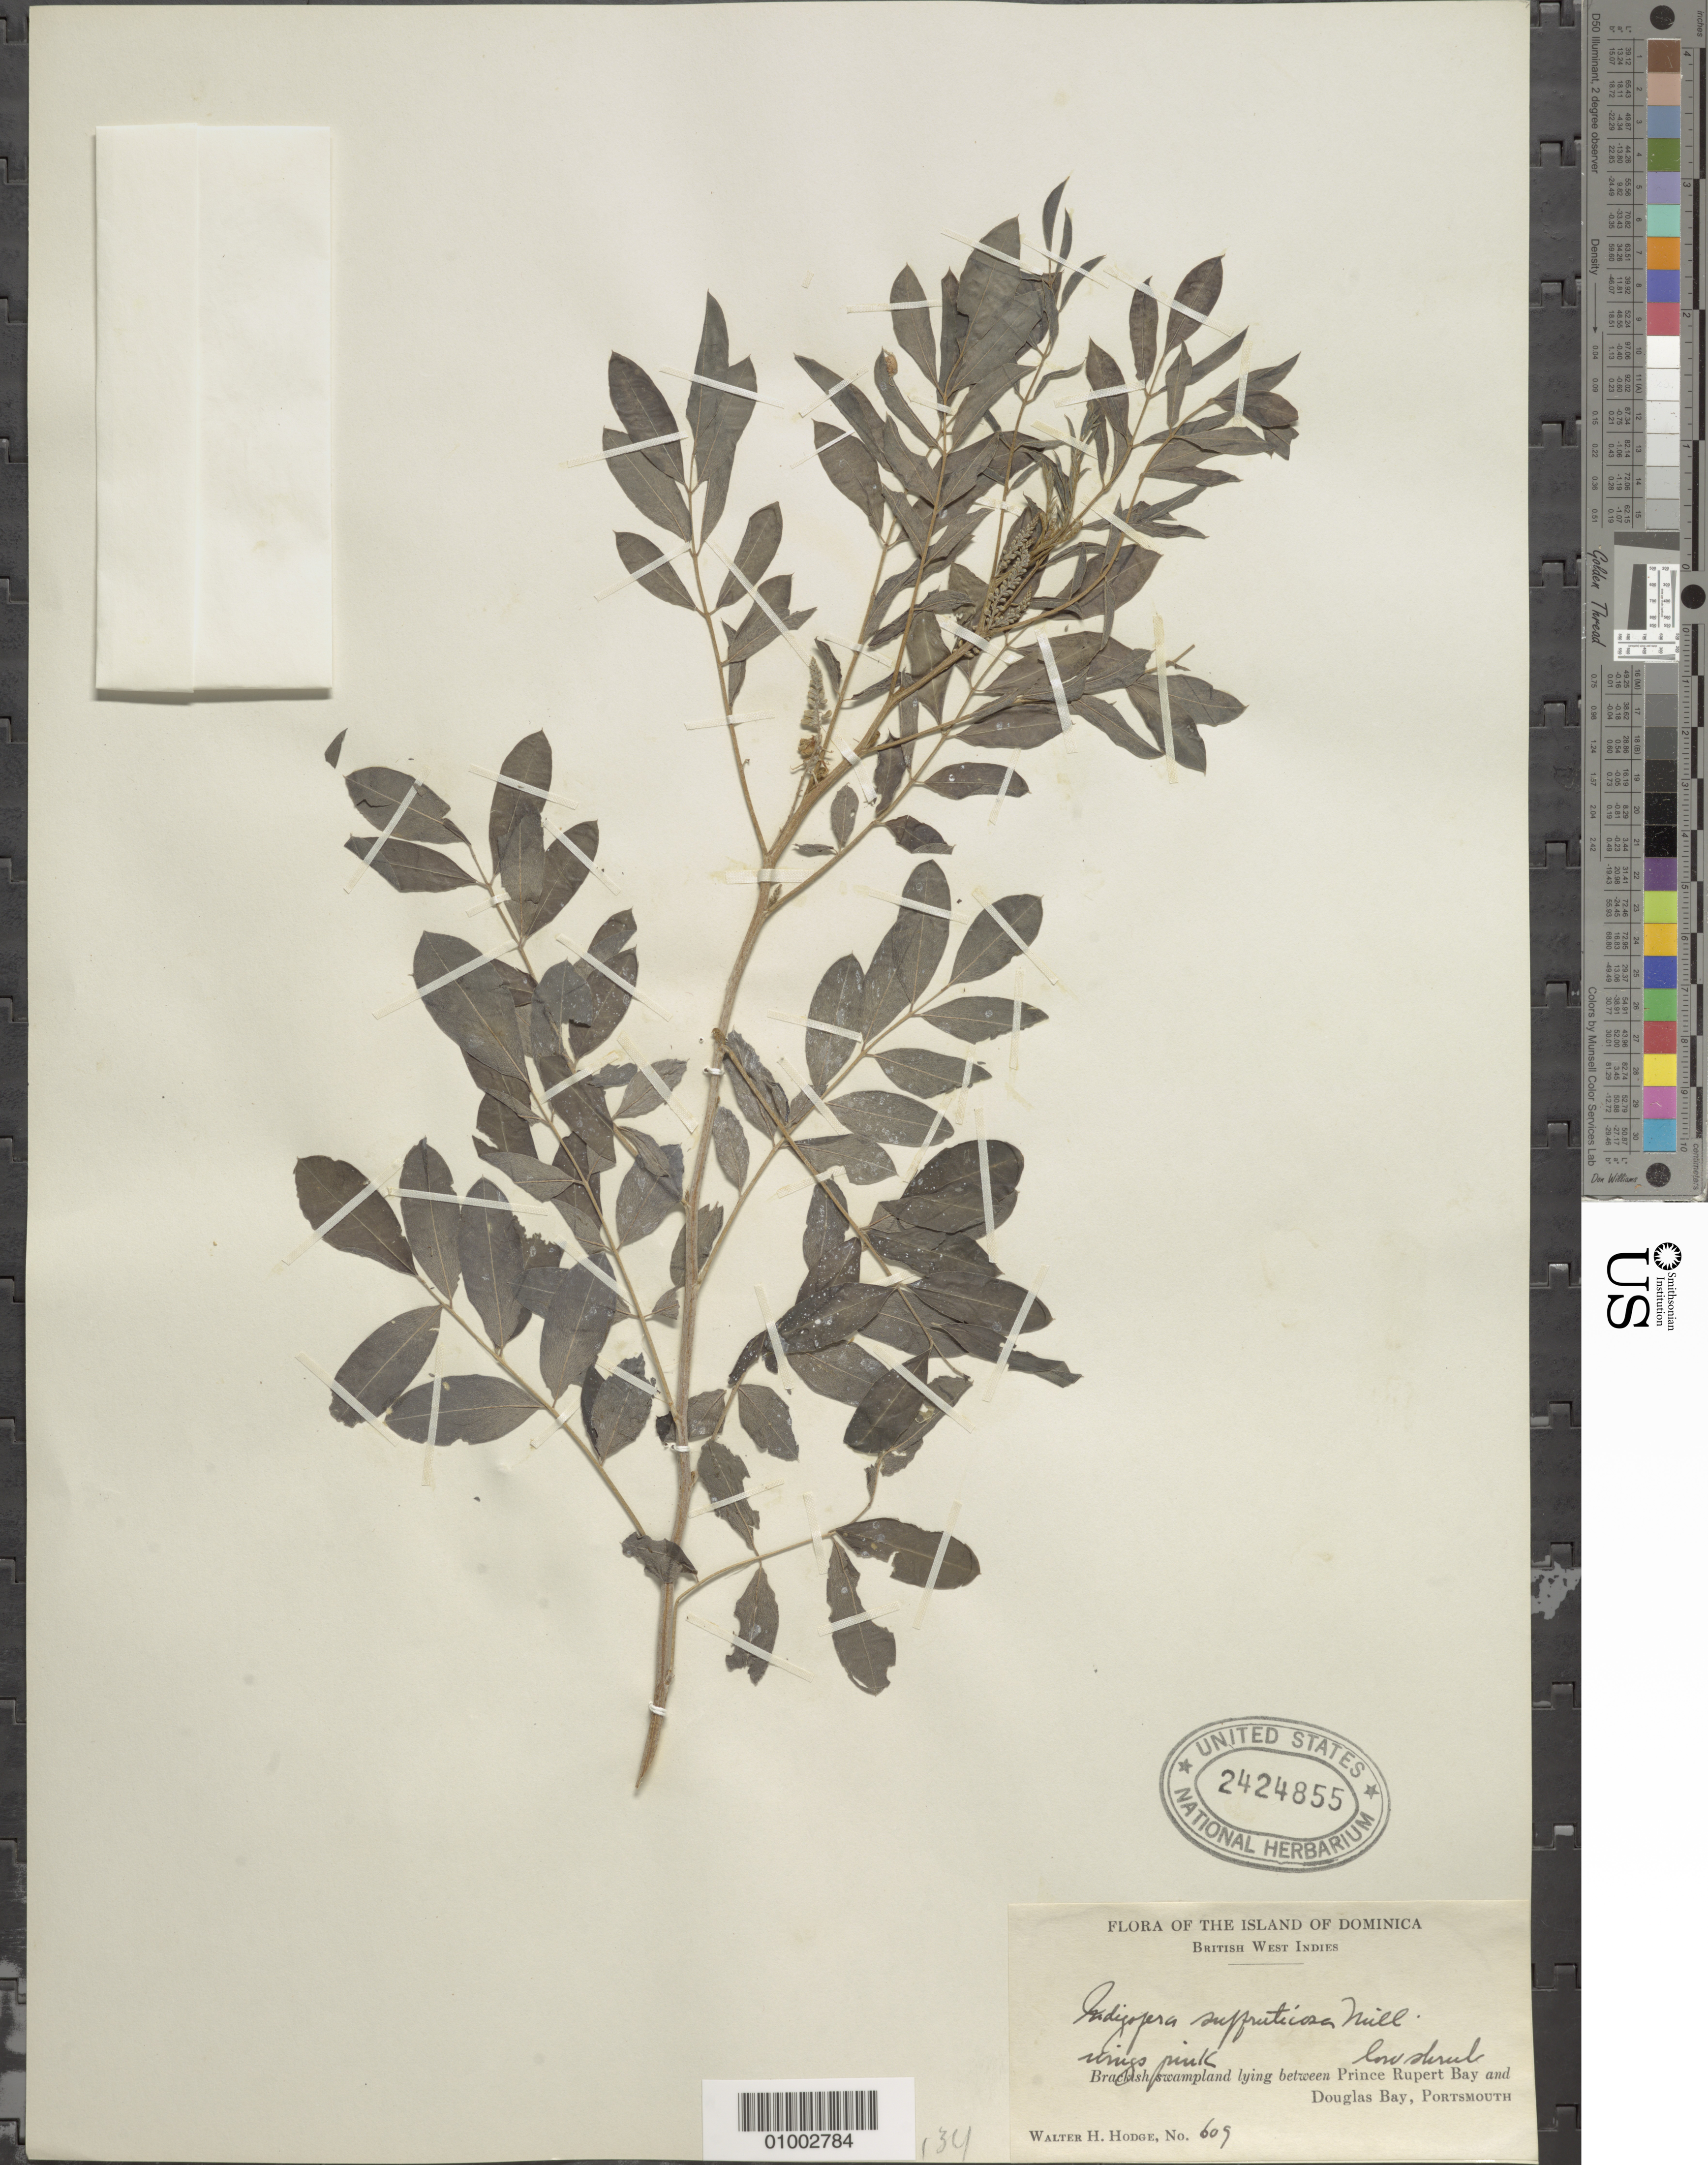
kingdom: Plantae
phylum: Tracheophyta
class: Magnoliopsida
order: Fabales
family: Fabaceae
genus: Indigofera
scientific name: Indigofera suffruticosa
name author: Mill.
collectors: W. Hodge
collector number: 605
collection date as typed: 1937 to 1954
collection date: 1937/1954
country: Dominica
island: Dominica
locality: Brackish swampland lying between Prince Rupert Bay and Douglas Bay, Portsmouth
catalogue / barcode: US 2424855